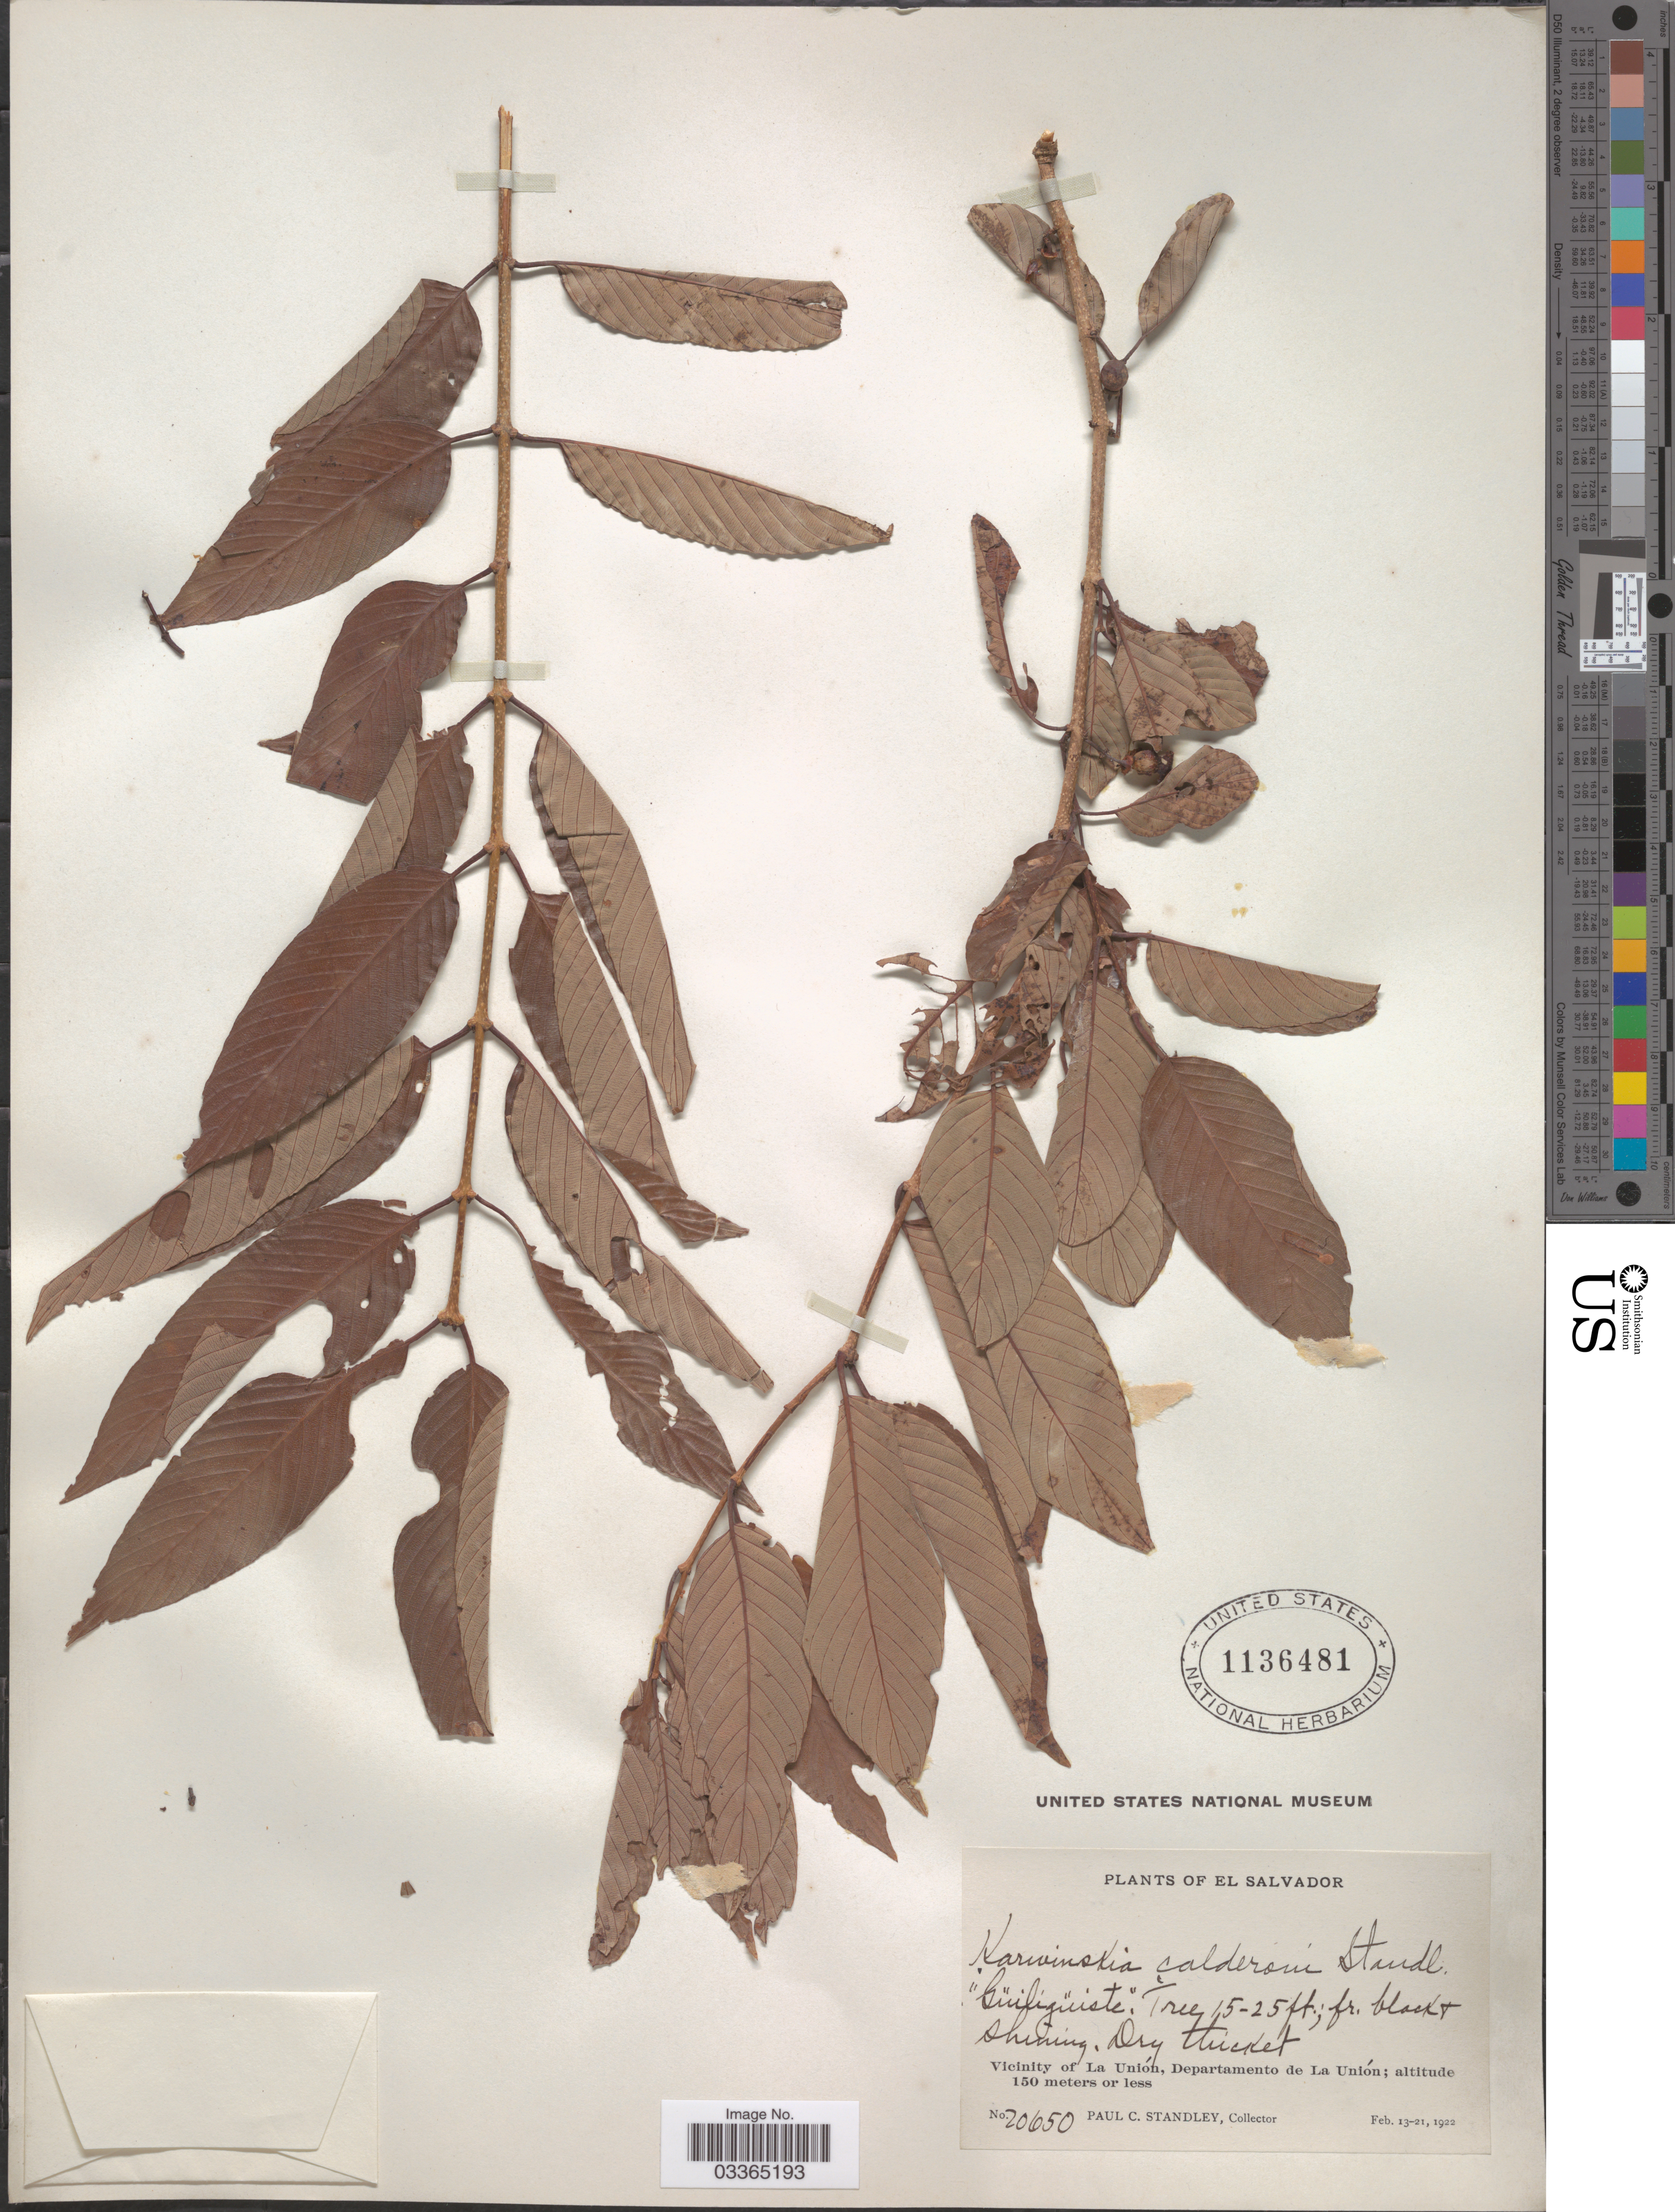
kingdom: Plantae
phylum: Tracheophyta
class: Magnoliopsida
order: Rosales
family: Rhamnaceae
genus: Karwinskia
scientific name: Karwinskia calderonii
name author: Standl.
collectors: P. C. Standley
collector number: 20650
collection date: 1922-02-13/1922-02-21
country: El Salvador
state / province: La Union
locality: Vicinity of La Unión, Departamento de La Unión.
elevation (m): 150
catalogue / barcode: US 1136481